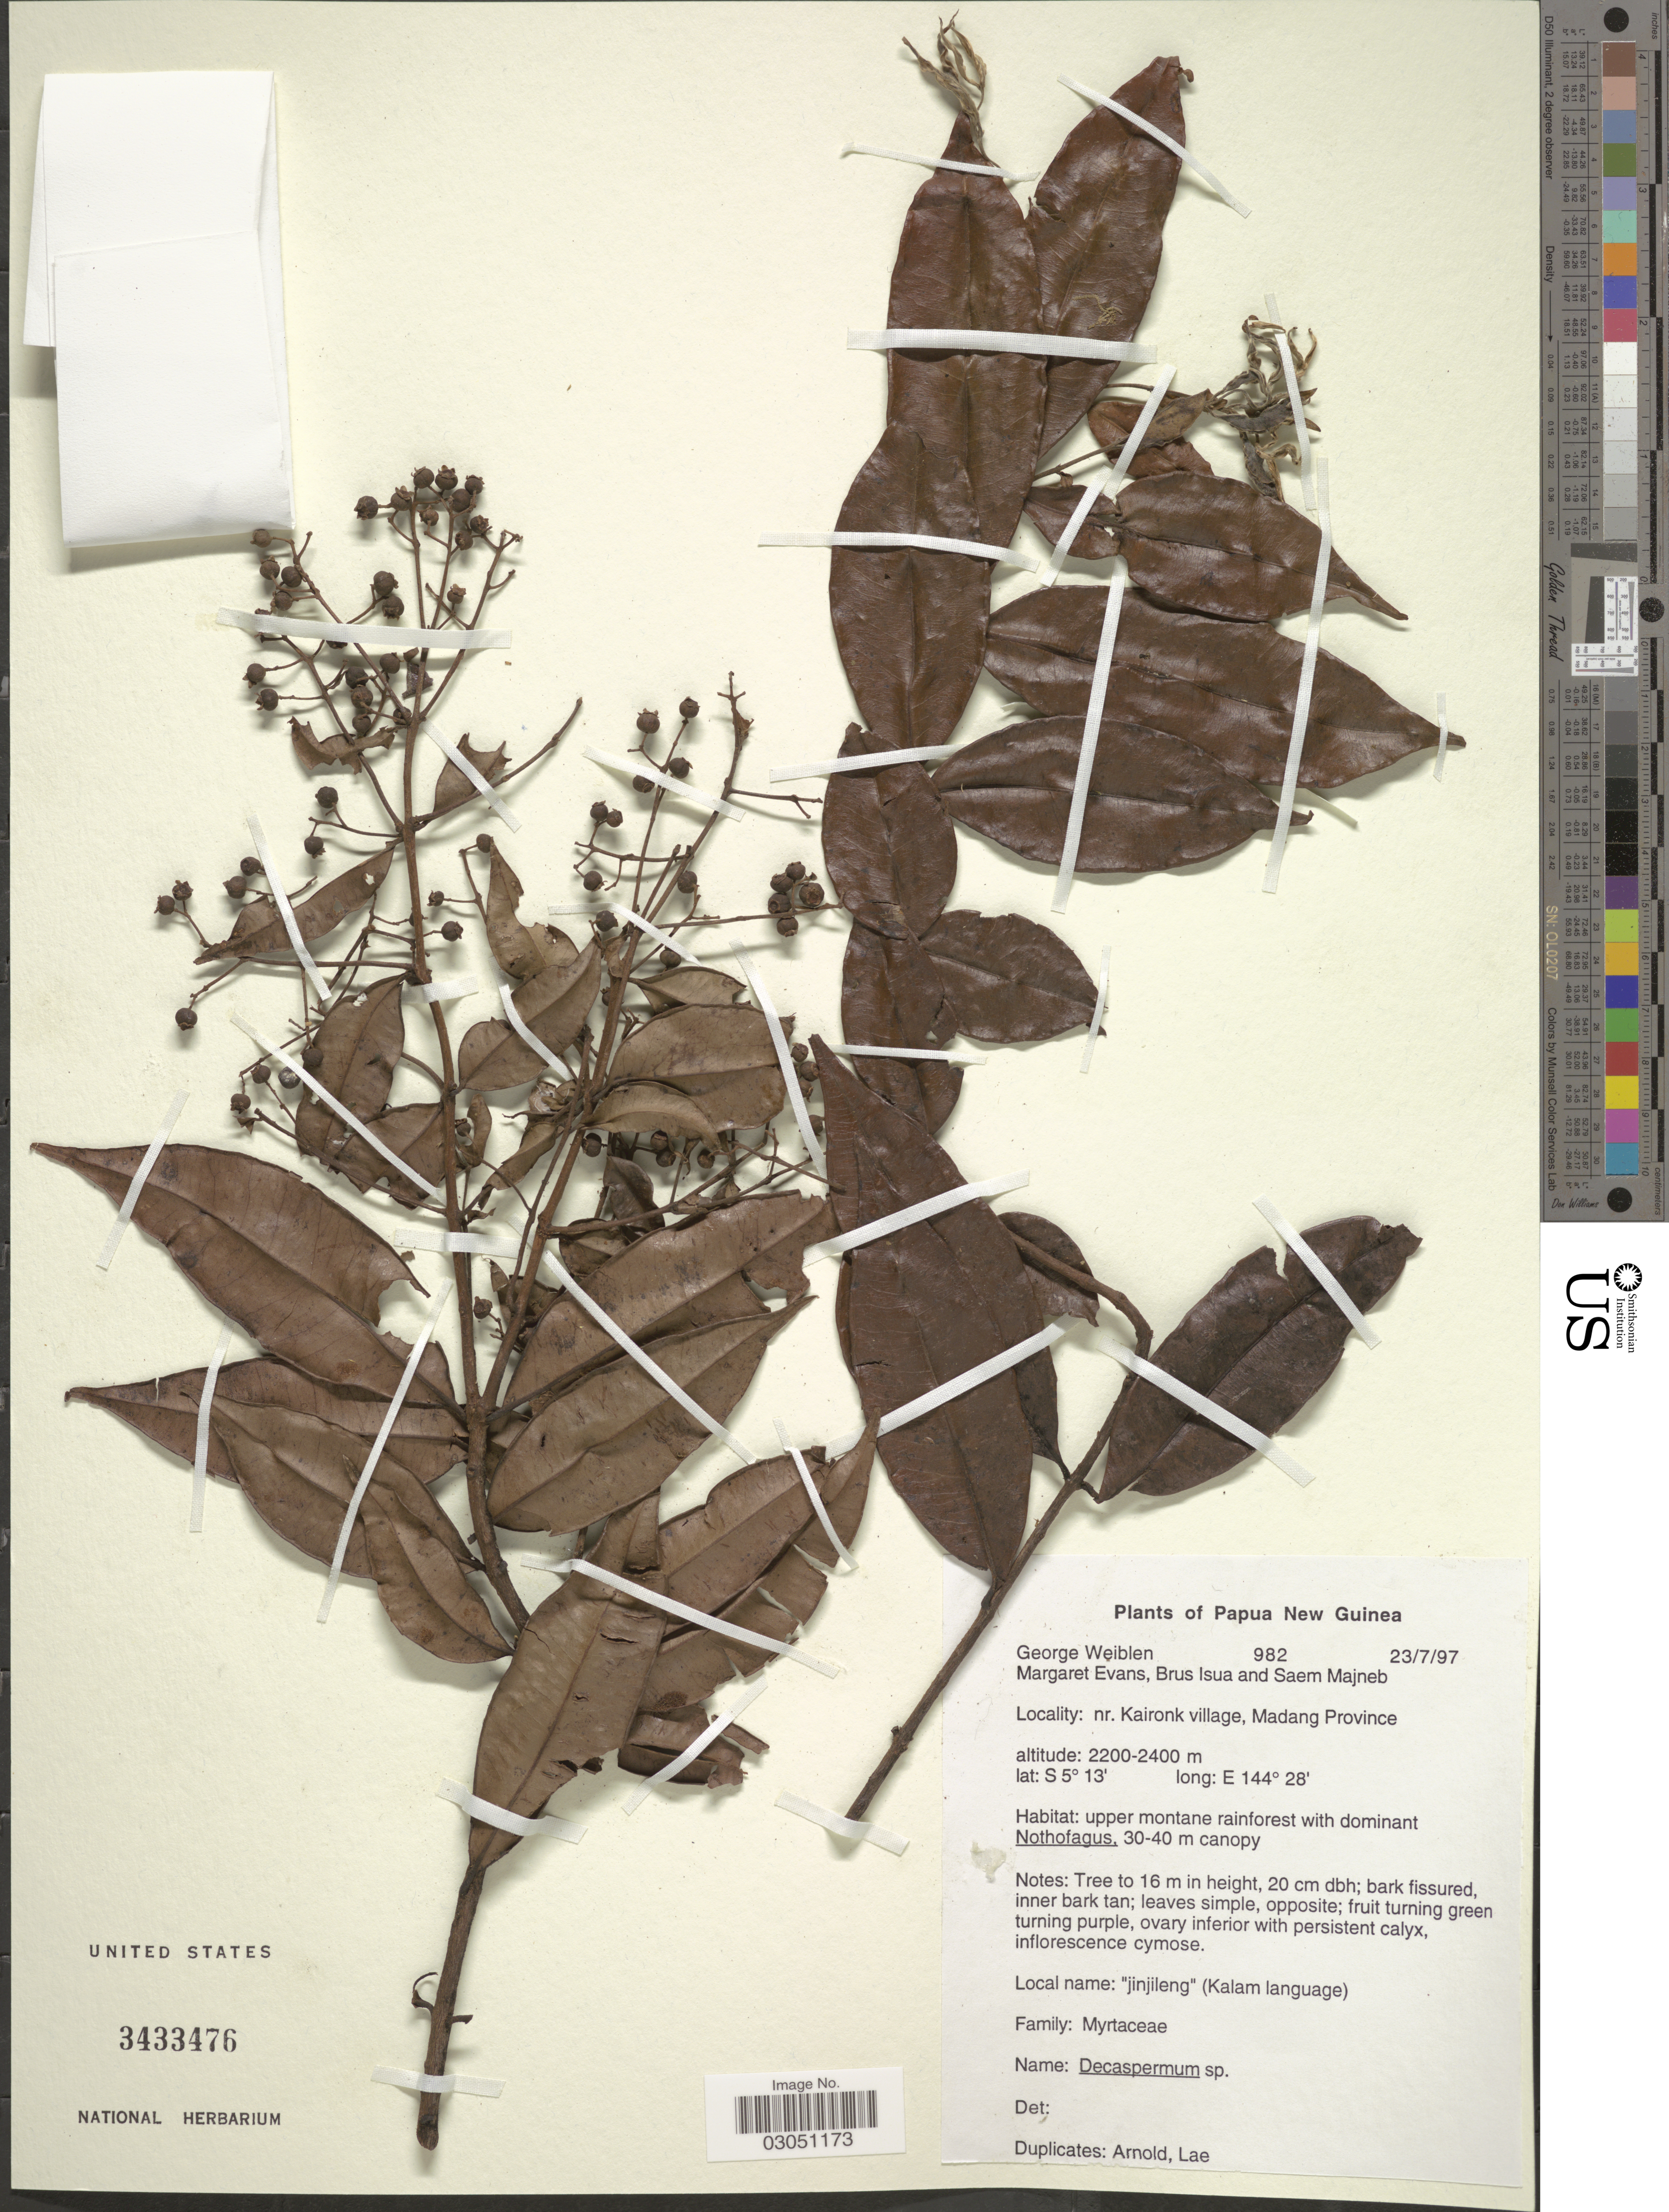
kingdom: Plantae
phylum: Tracheophyta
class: Magnoliopsida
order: Myrtales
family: Myrtaceae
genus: Decaspermum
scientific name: Decaspermum sp.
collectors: G. D. Weiblen, M. Evans, B. Isua & S. Majneb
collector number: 982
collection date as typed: Transcribed d/m/y: 23/7/97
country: Papua New Guinea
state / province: Madang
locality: Papua New Guinea. Nr. Kaironk village, Madang Province.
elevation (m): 2200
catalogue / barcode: US 3433476